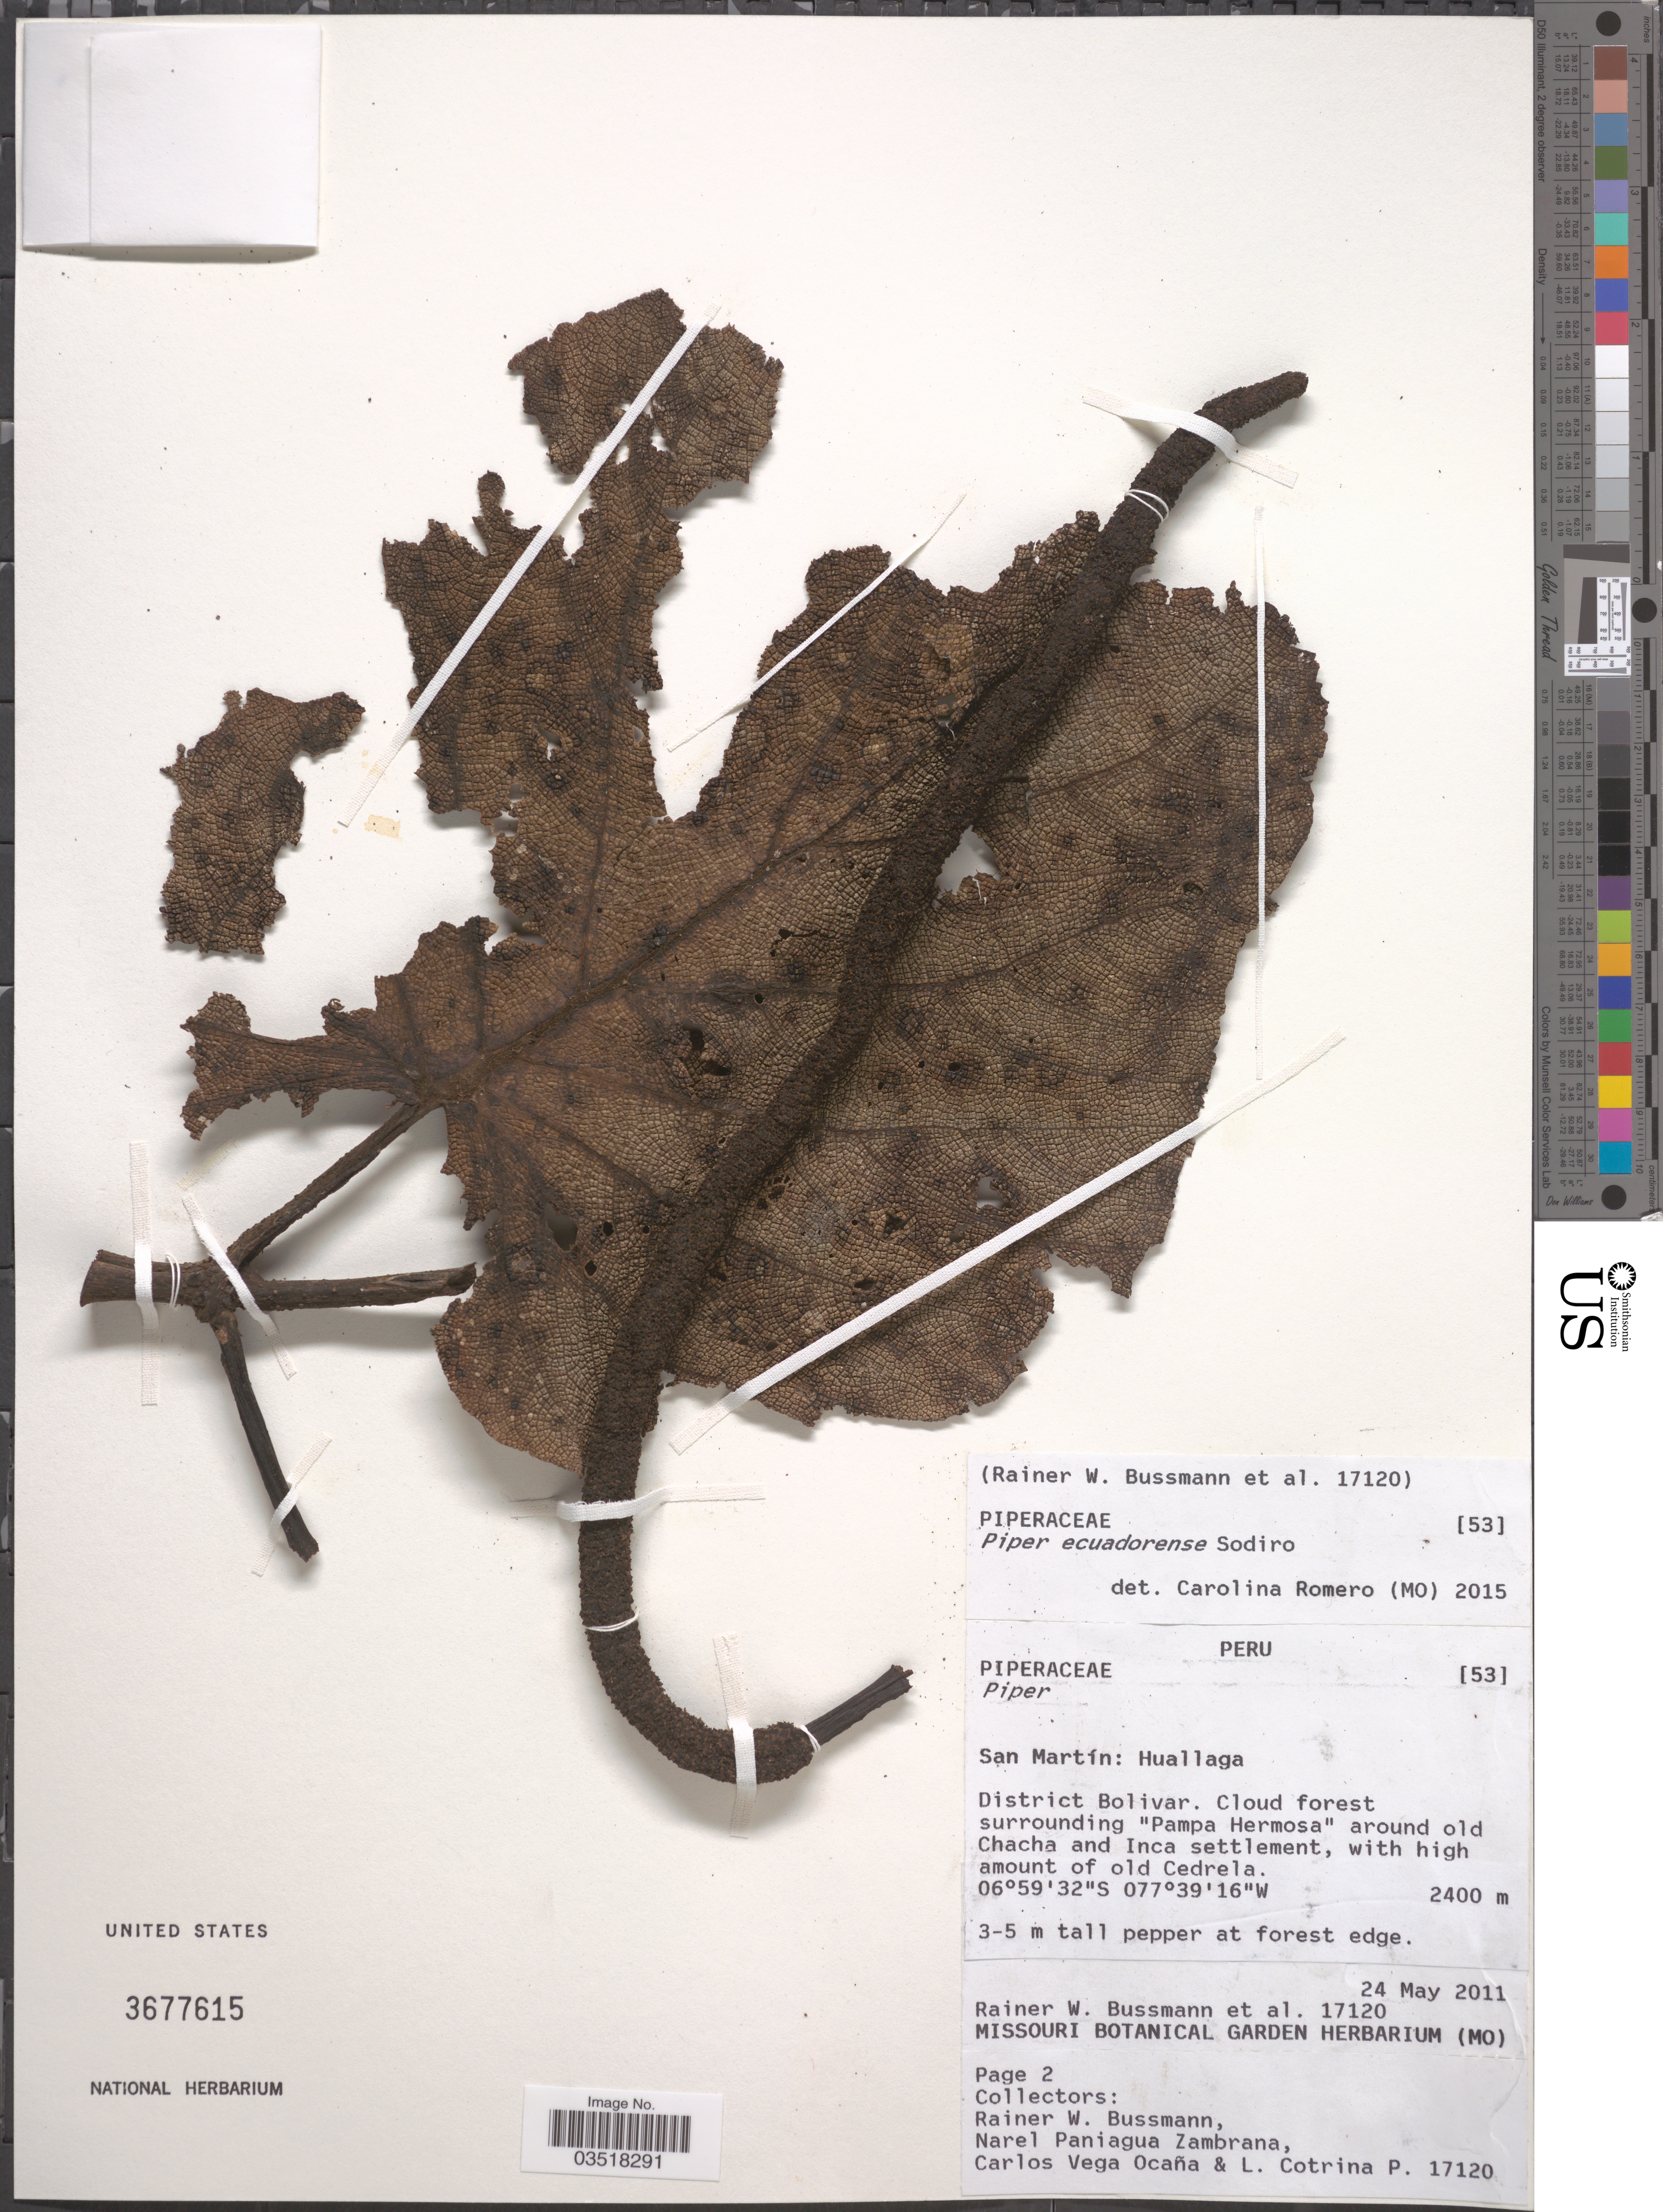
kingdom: Plantae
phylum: Tracheophyta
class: Magnoliopsida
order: Piperales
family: Piperaceae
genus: Piper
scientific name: Piper ecuadorense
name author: Sodiro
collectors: R. W. Bussmann, N. Zambrana, C. Ocaña & L. Cotrina P.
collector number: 17120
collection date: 2011-05-24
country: Peru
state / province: San Martín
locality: Huallaga. District Bolivar.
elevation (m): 2400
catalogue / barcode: US 3677615